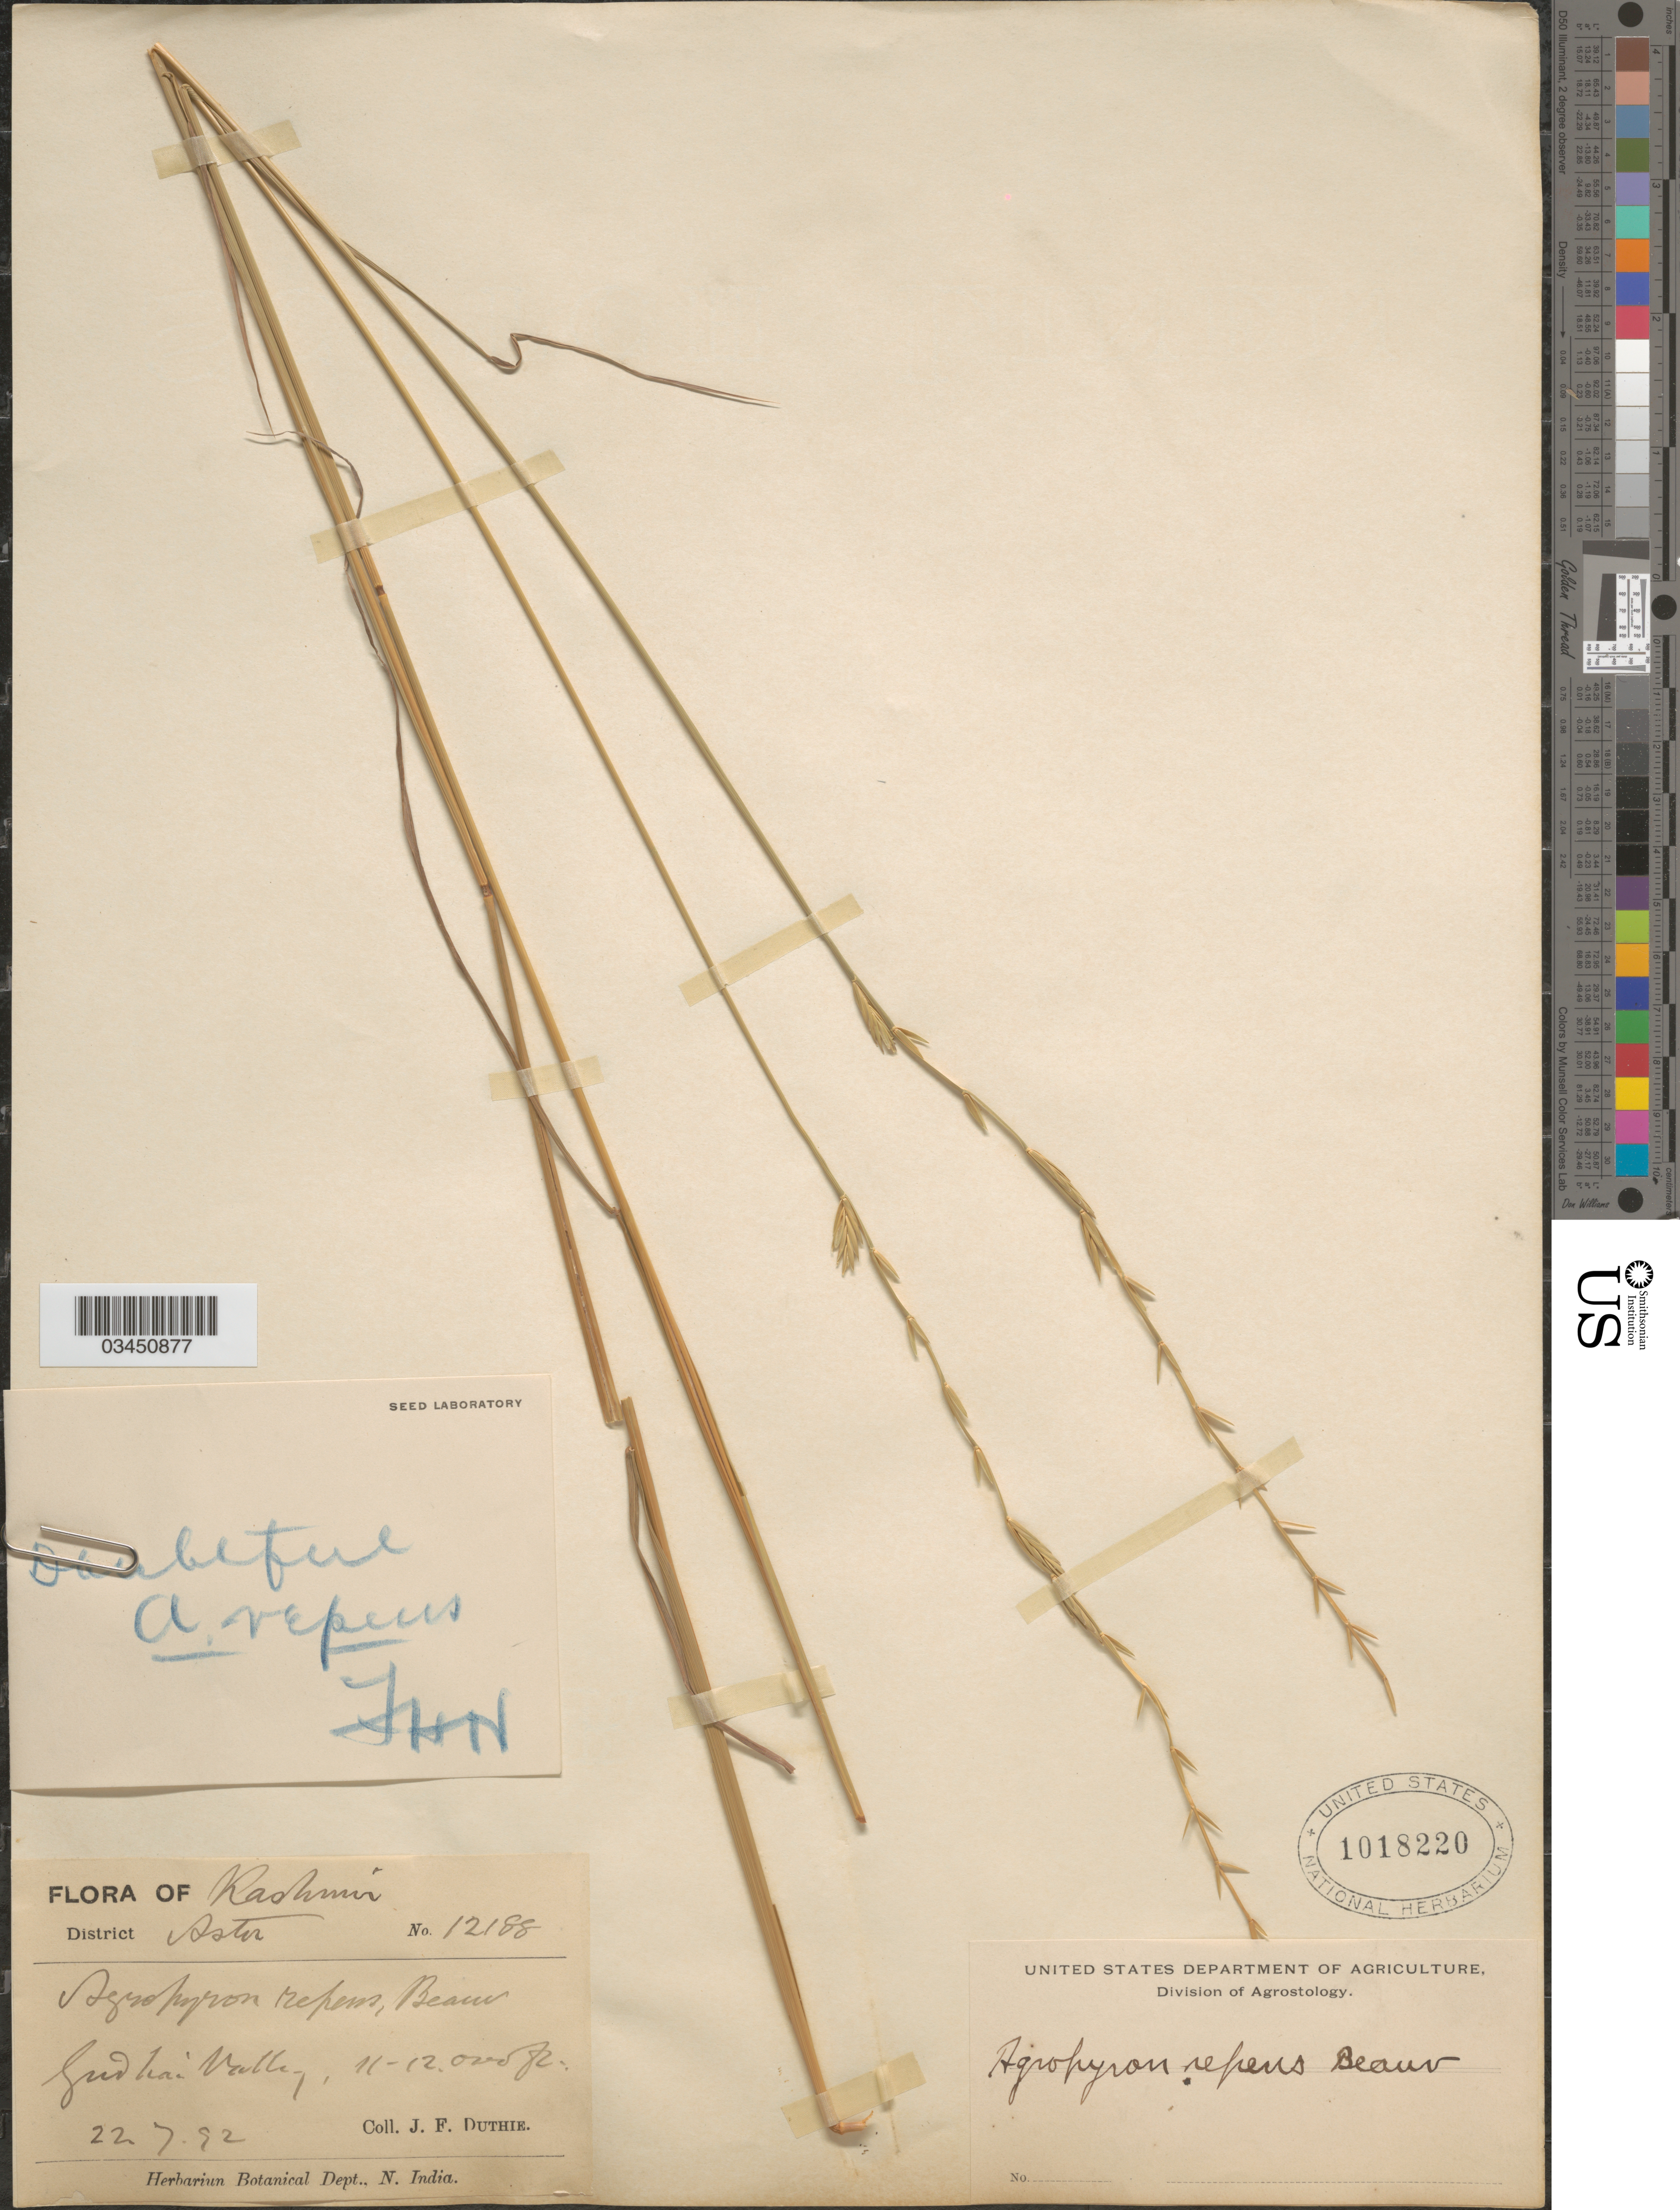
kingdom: Plantae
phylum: Tracheophyta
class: Liliopsida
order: Poales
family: Poaceae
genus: Elymus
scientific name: Elymus sp.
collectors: J. F. Duthie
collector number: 12188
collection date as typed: Transcribed d/m/y: 22/7/92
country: India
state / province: Jammu and Kashmir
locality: Kashmir. District Astur. Gudhai Valley.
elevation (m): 3353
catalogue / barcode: US 1018220